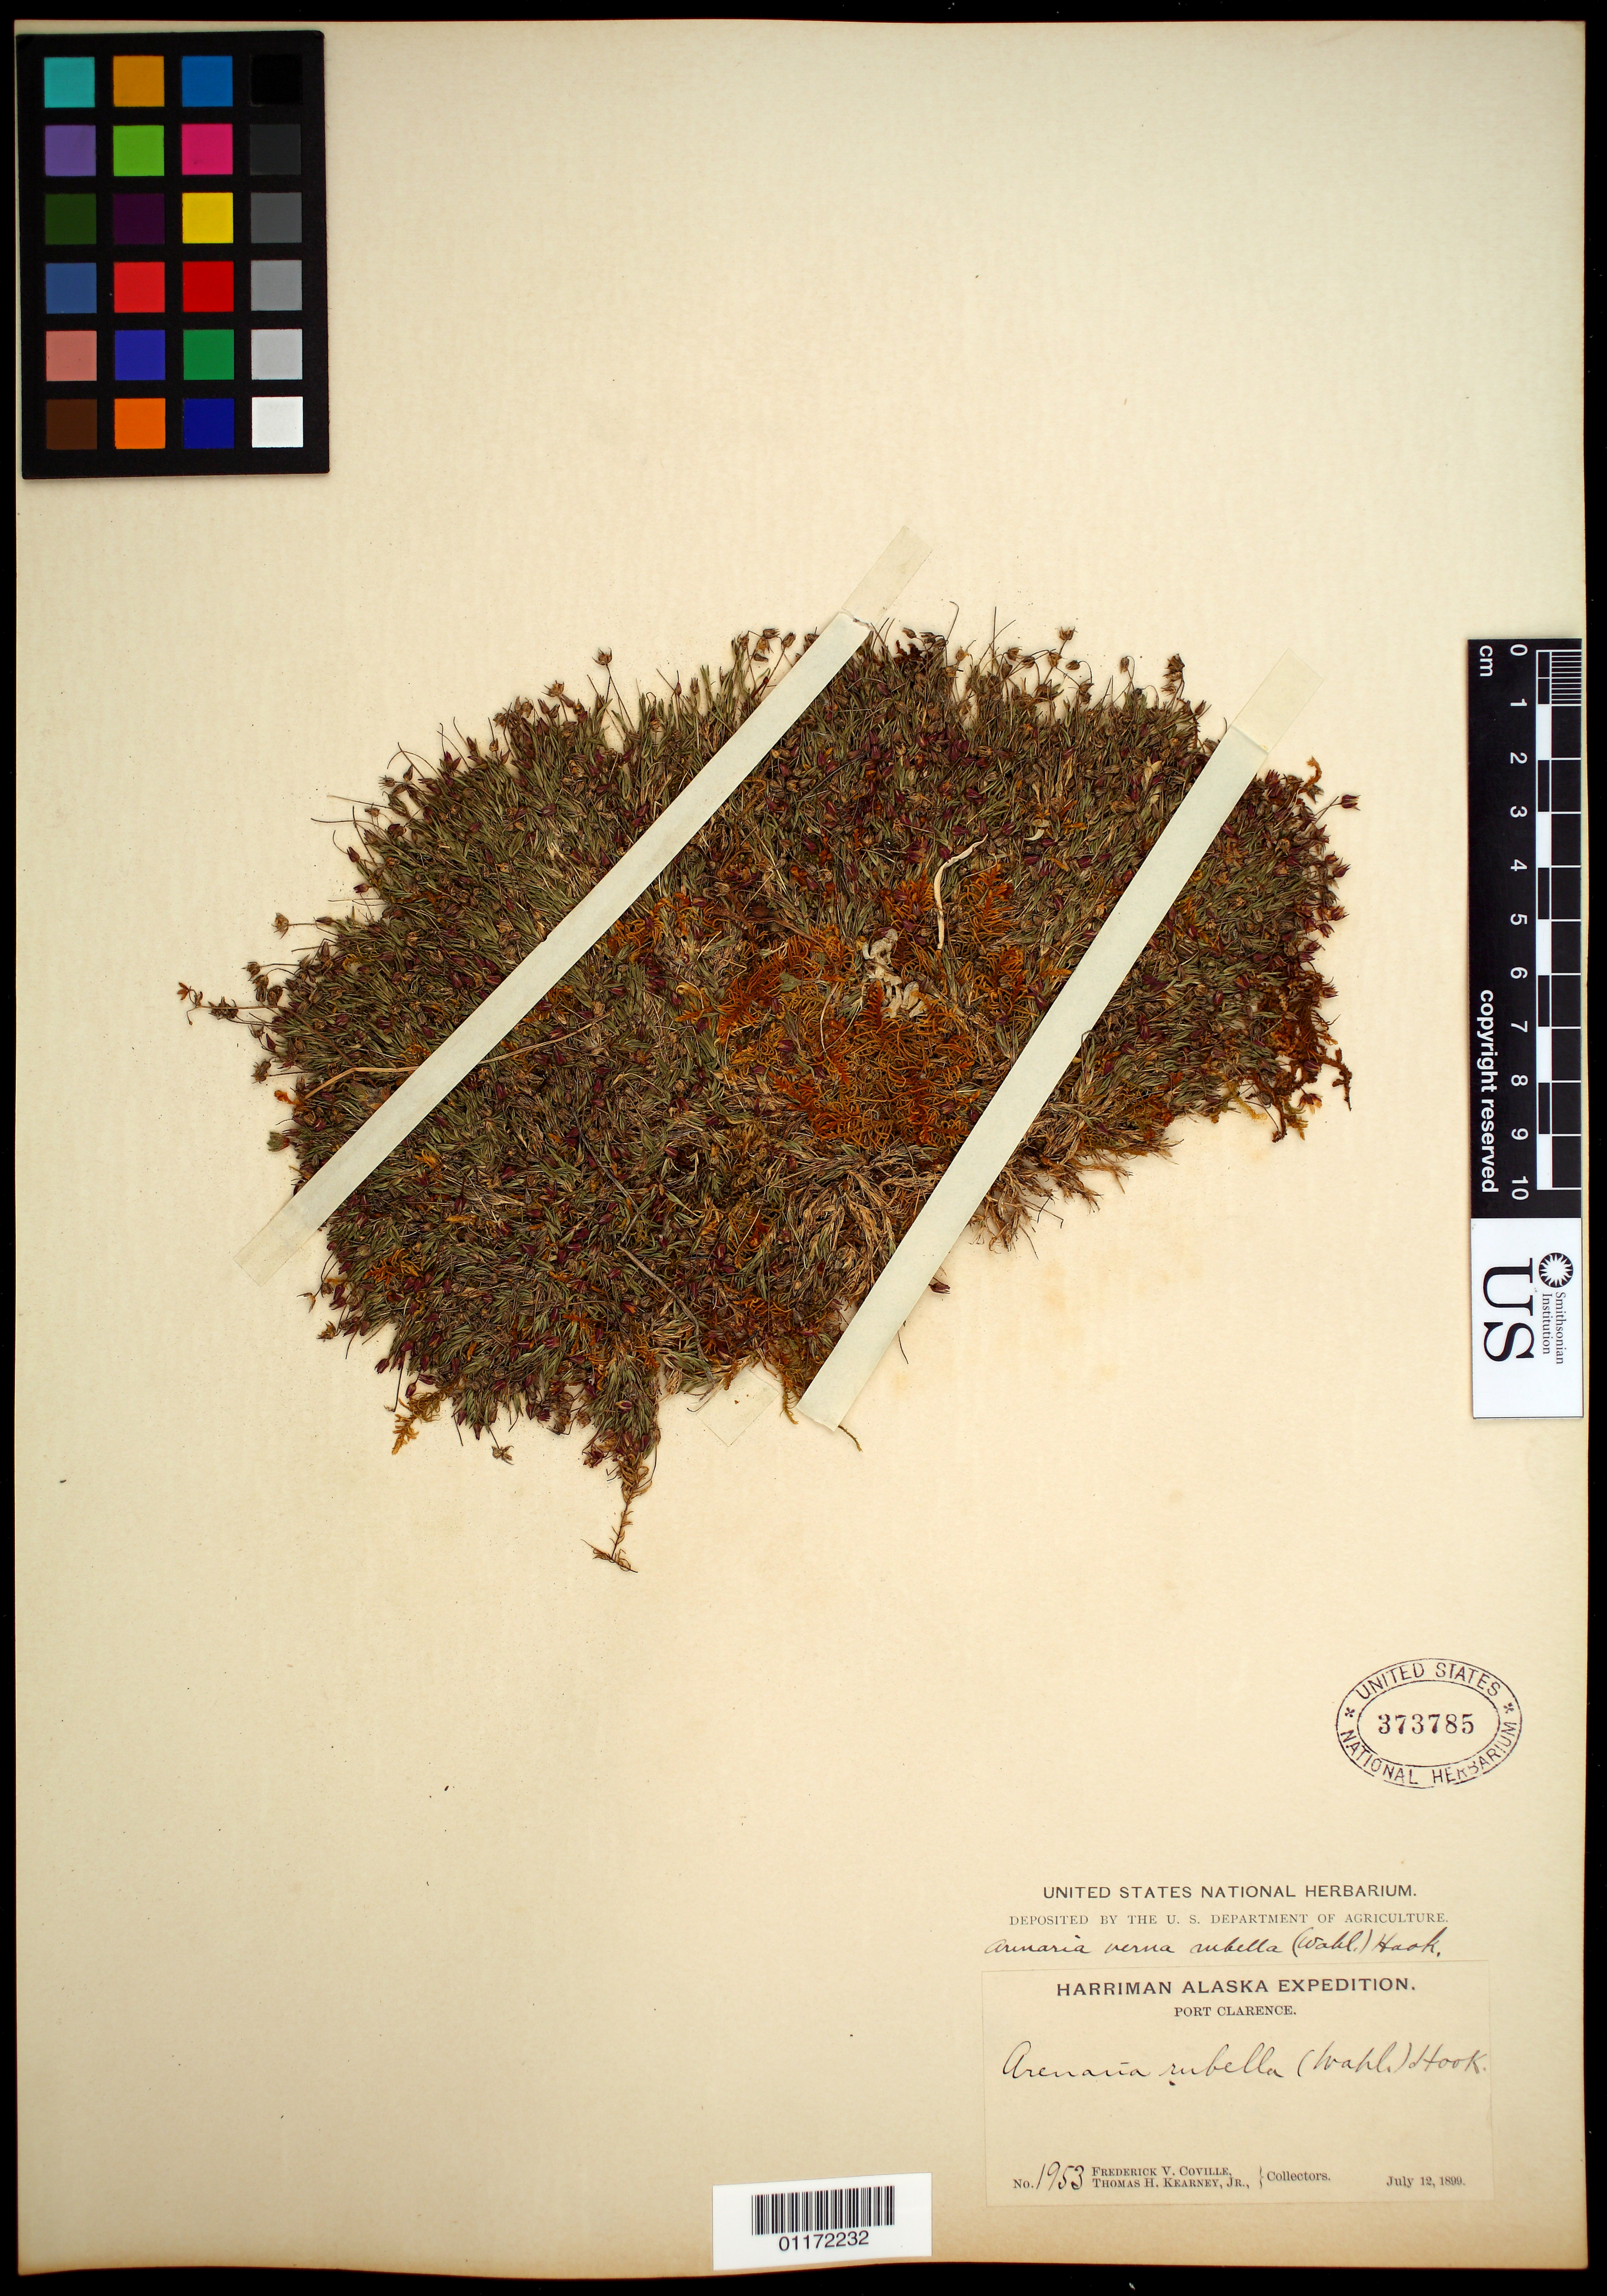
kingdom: Plantae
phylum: Tracheophyta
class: Magnoliopsida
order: Caryophyllales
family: Caryophyllaceae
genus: Arenaria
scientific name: Arenaria rubella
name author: (Wahlenb.) Sm.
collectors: F. V. Coville & T. H. Kearney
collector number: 1953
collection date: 1899-07-12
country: United States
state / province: Alaska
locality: Port Clarence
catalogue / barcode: US 373785